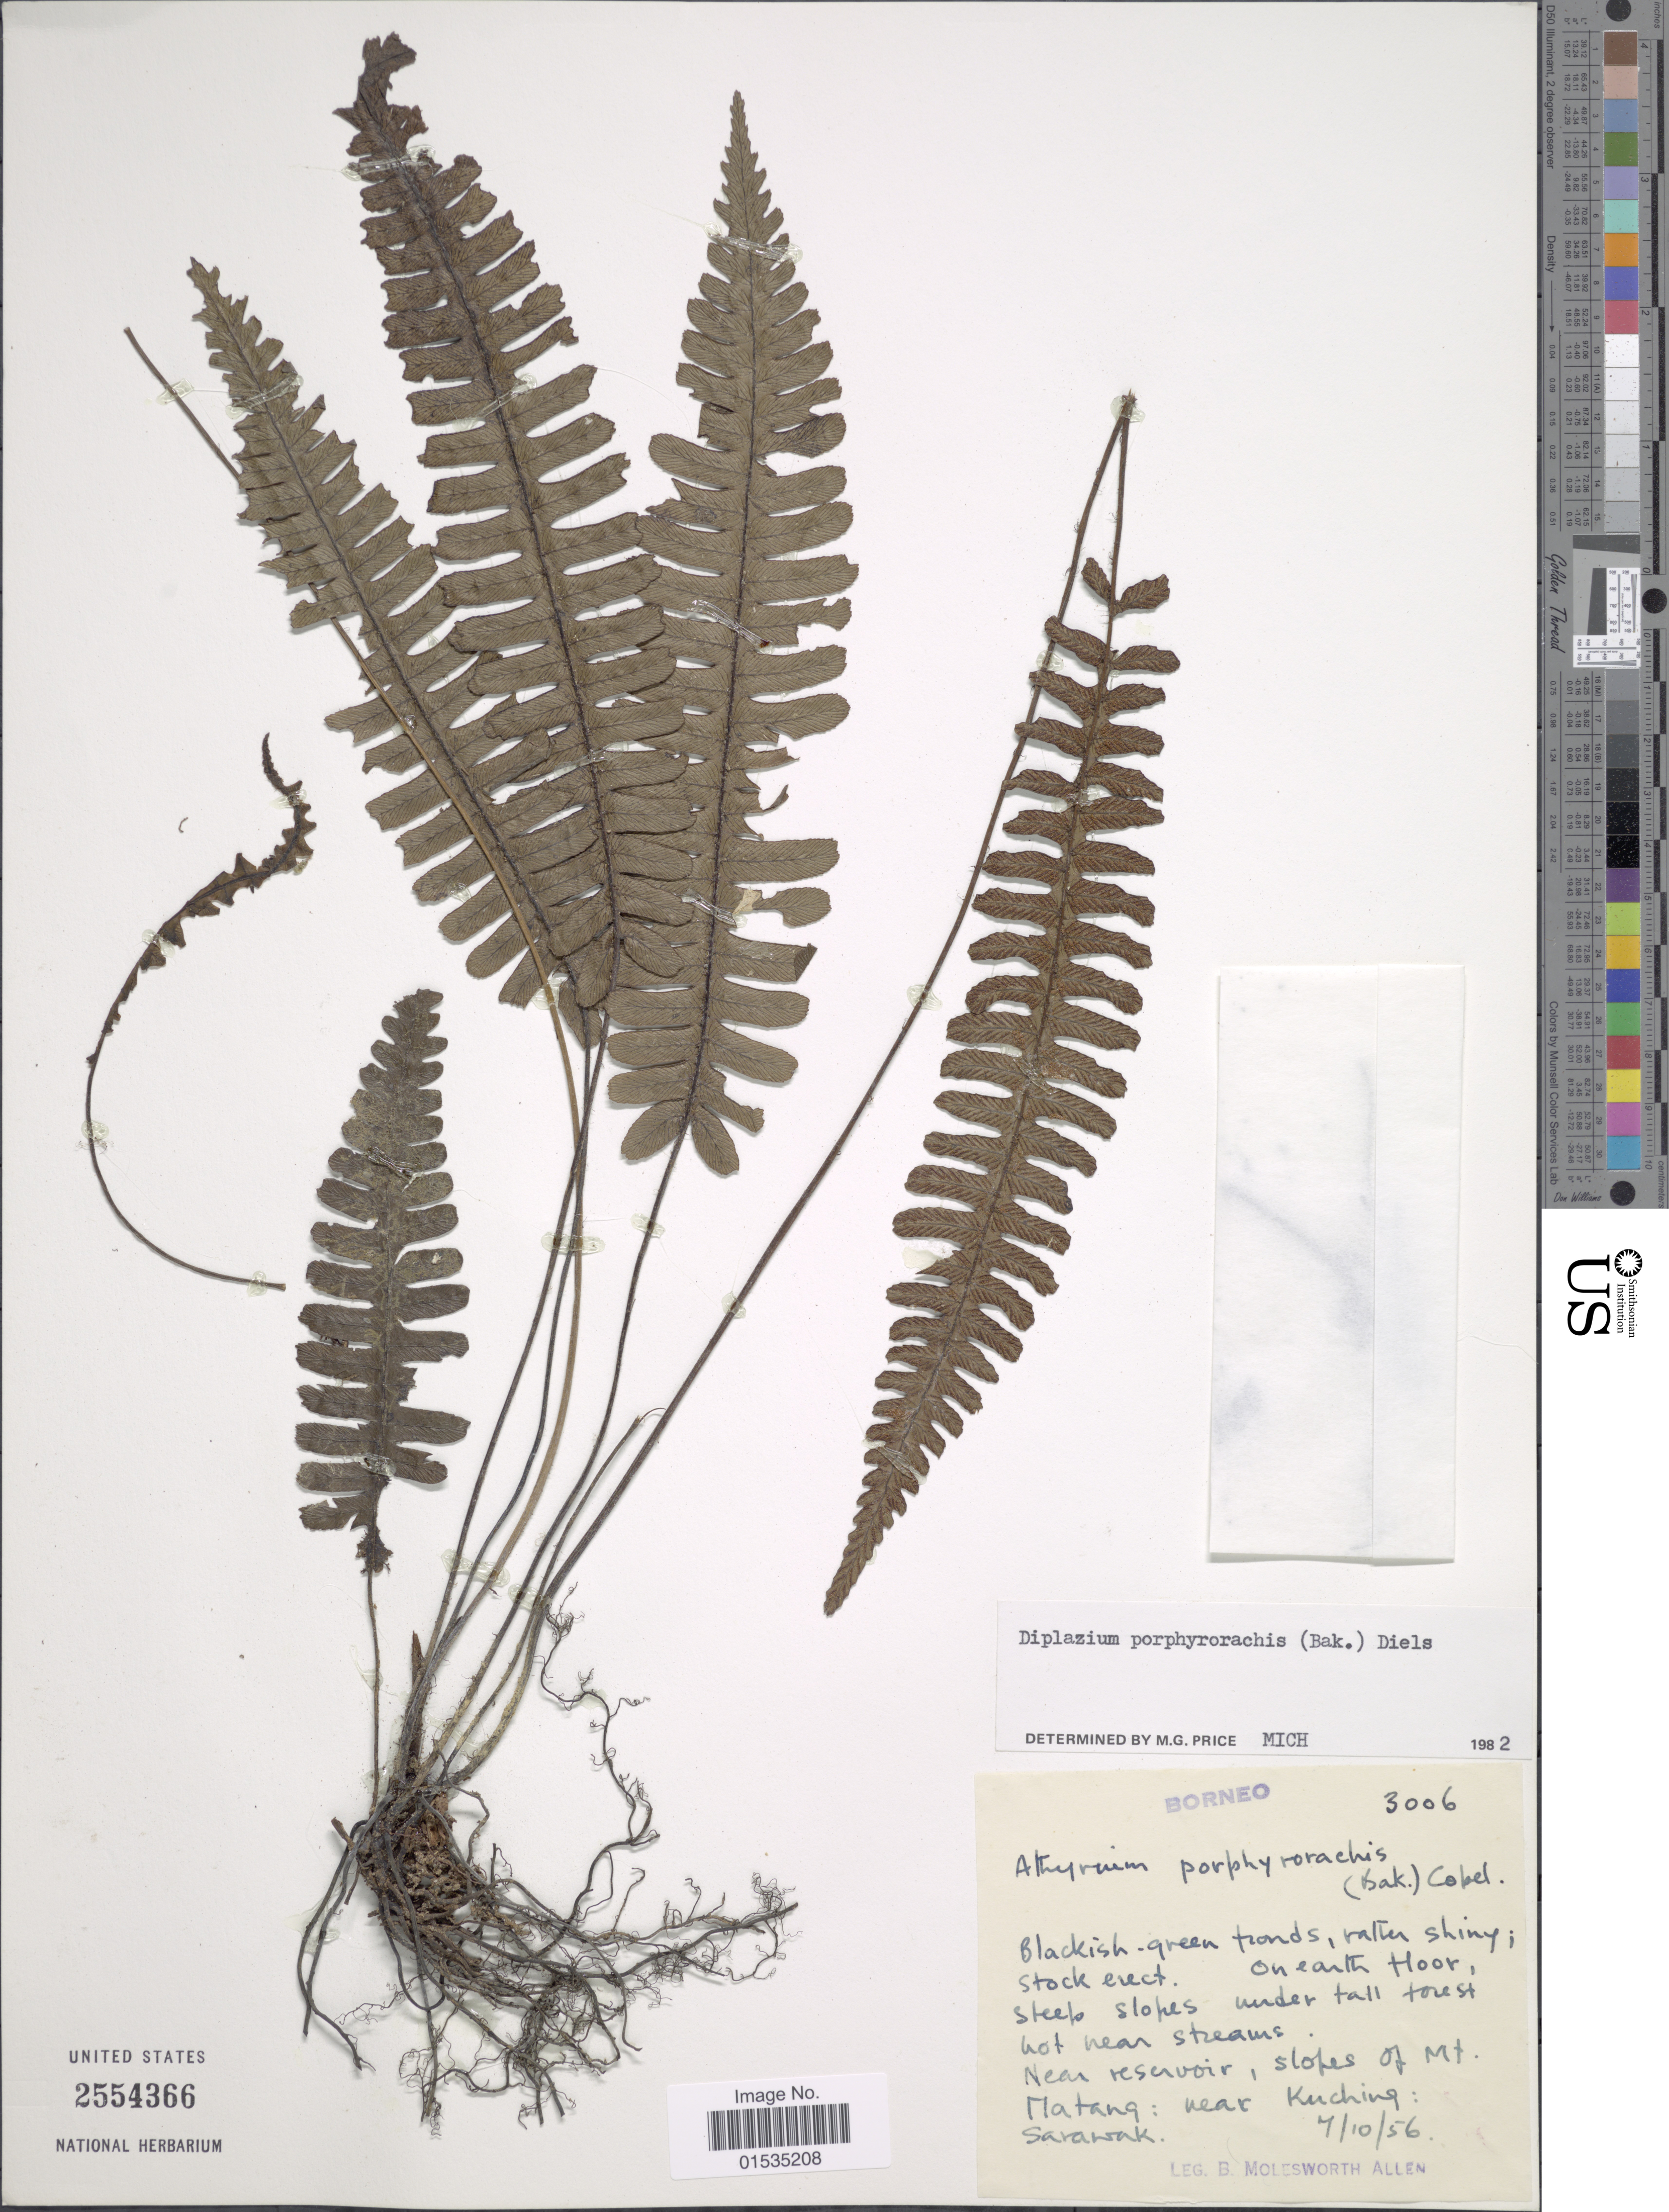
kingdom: Plantae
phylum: Tracheophyta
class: Polypodiopsida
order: Polypodiales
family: Athyriaceae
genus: Diplazium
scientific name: Diplazium porphyrorachis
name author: (Baker) Diels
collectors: B. E. G. Molesworth-Allen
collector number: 3006?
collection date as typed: Transcribed d/m/y: 4/10/56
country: Malaysia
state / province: Sarawak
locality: Near reservior, slopes of Mt. Matang: near Kuching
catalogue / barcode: US 2554366